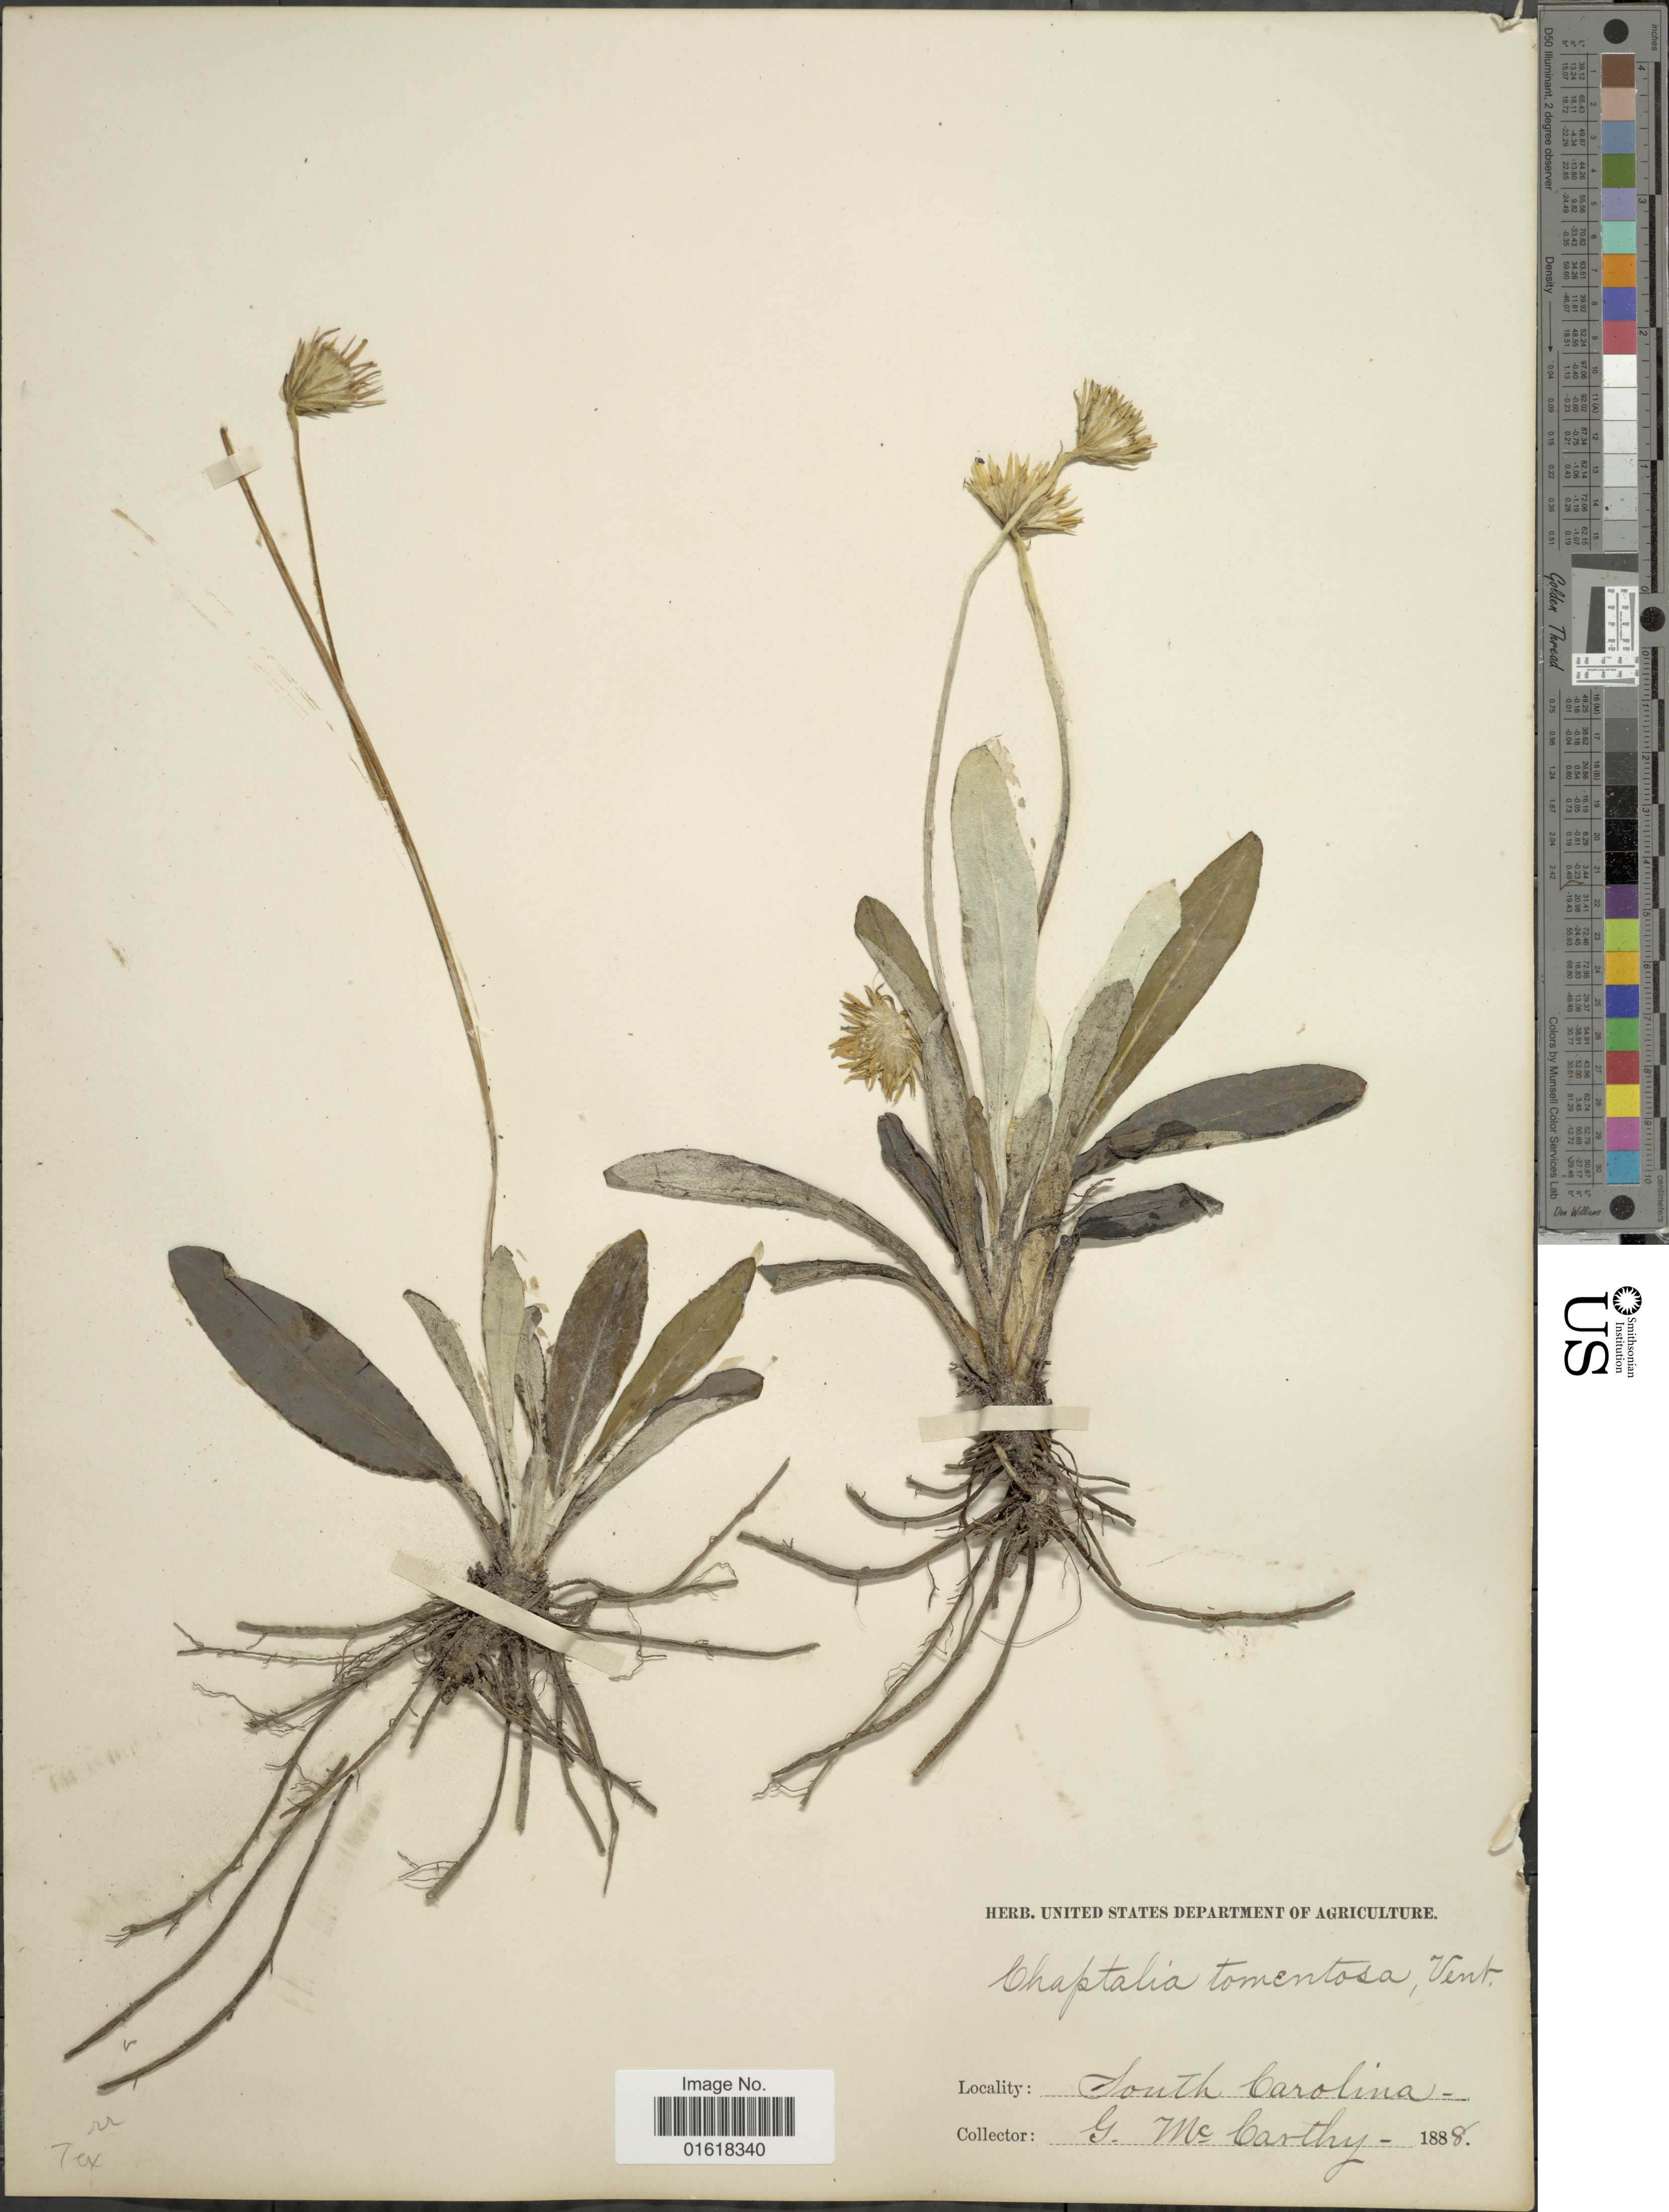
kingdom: Plantae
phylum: Tracheophyta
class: Magnoliopsida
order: Asterales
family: Asteraceae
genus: Chaptalia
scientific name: Chaptalia tomentosa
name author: Vent.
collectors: G. McCarthy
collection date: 1888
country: United States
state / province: South Carolina